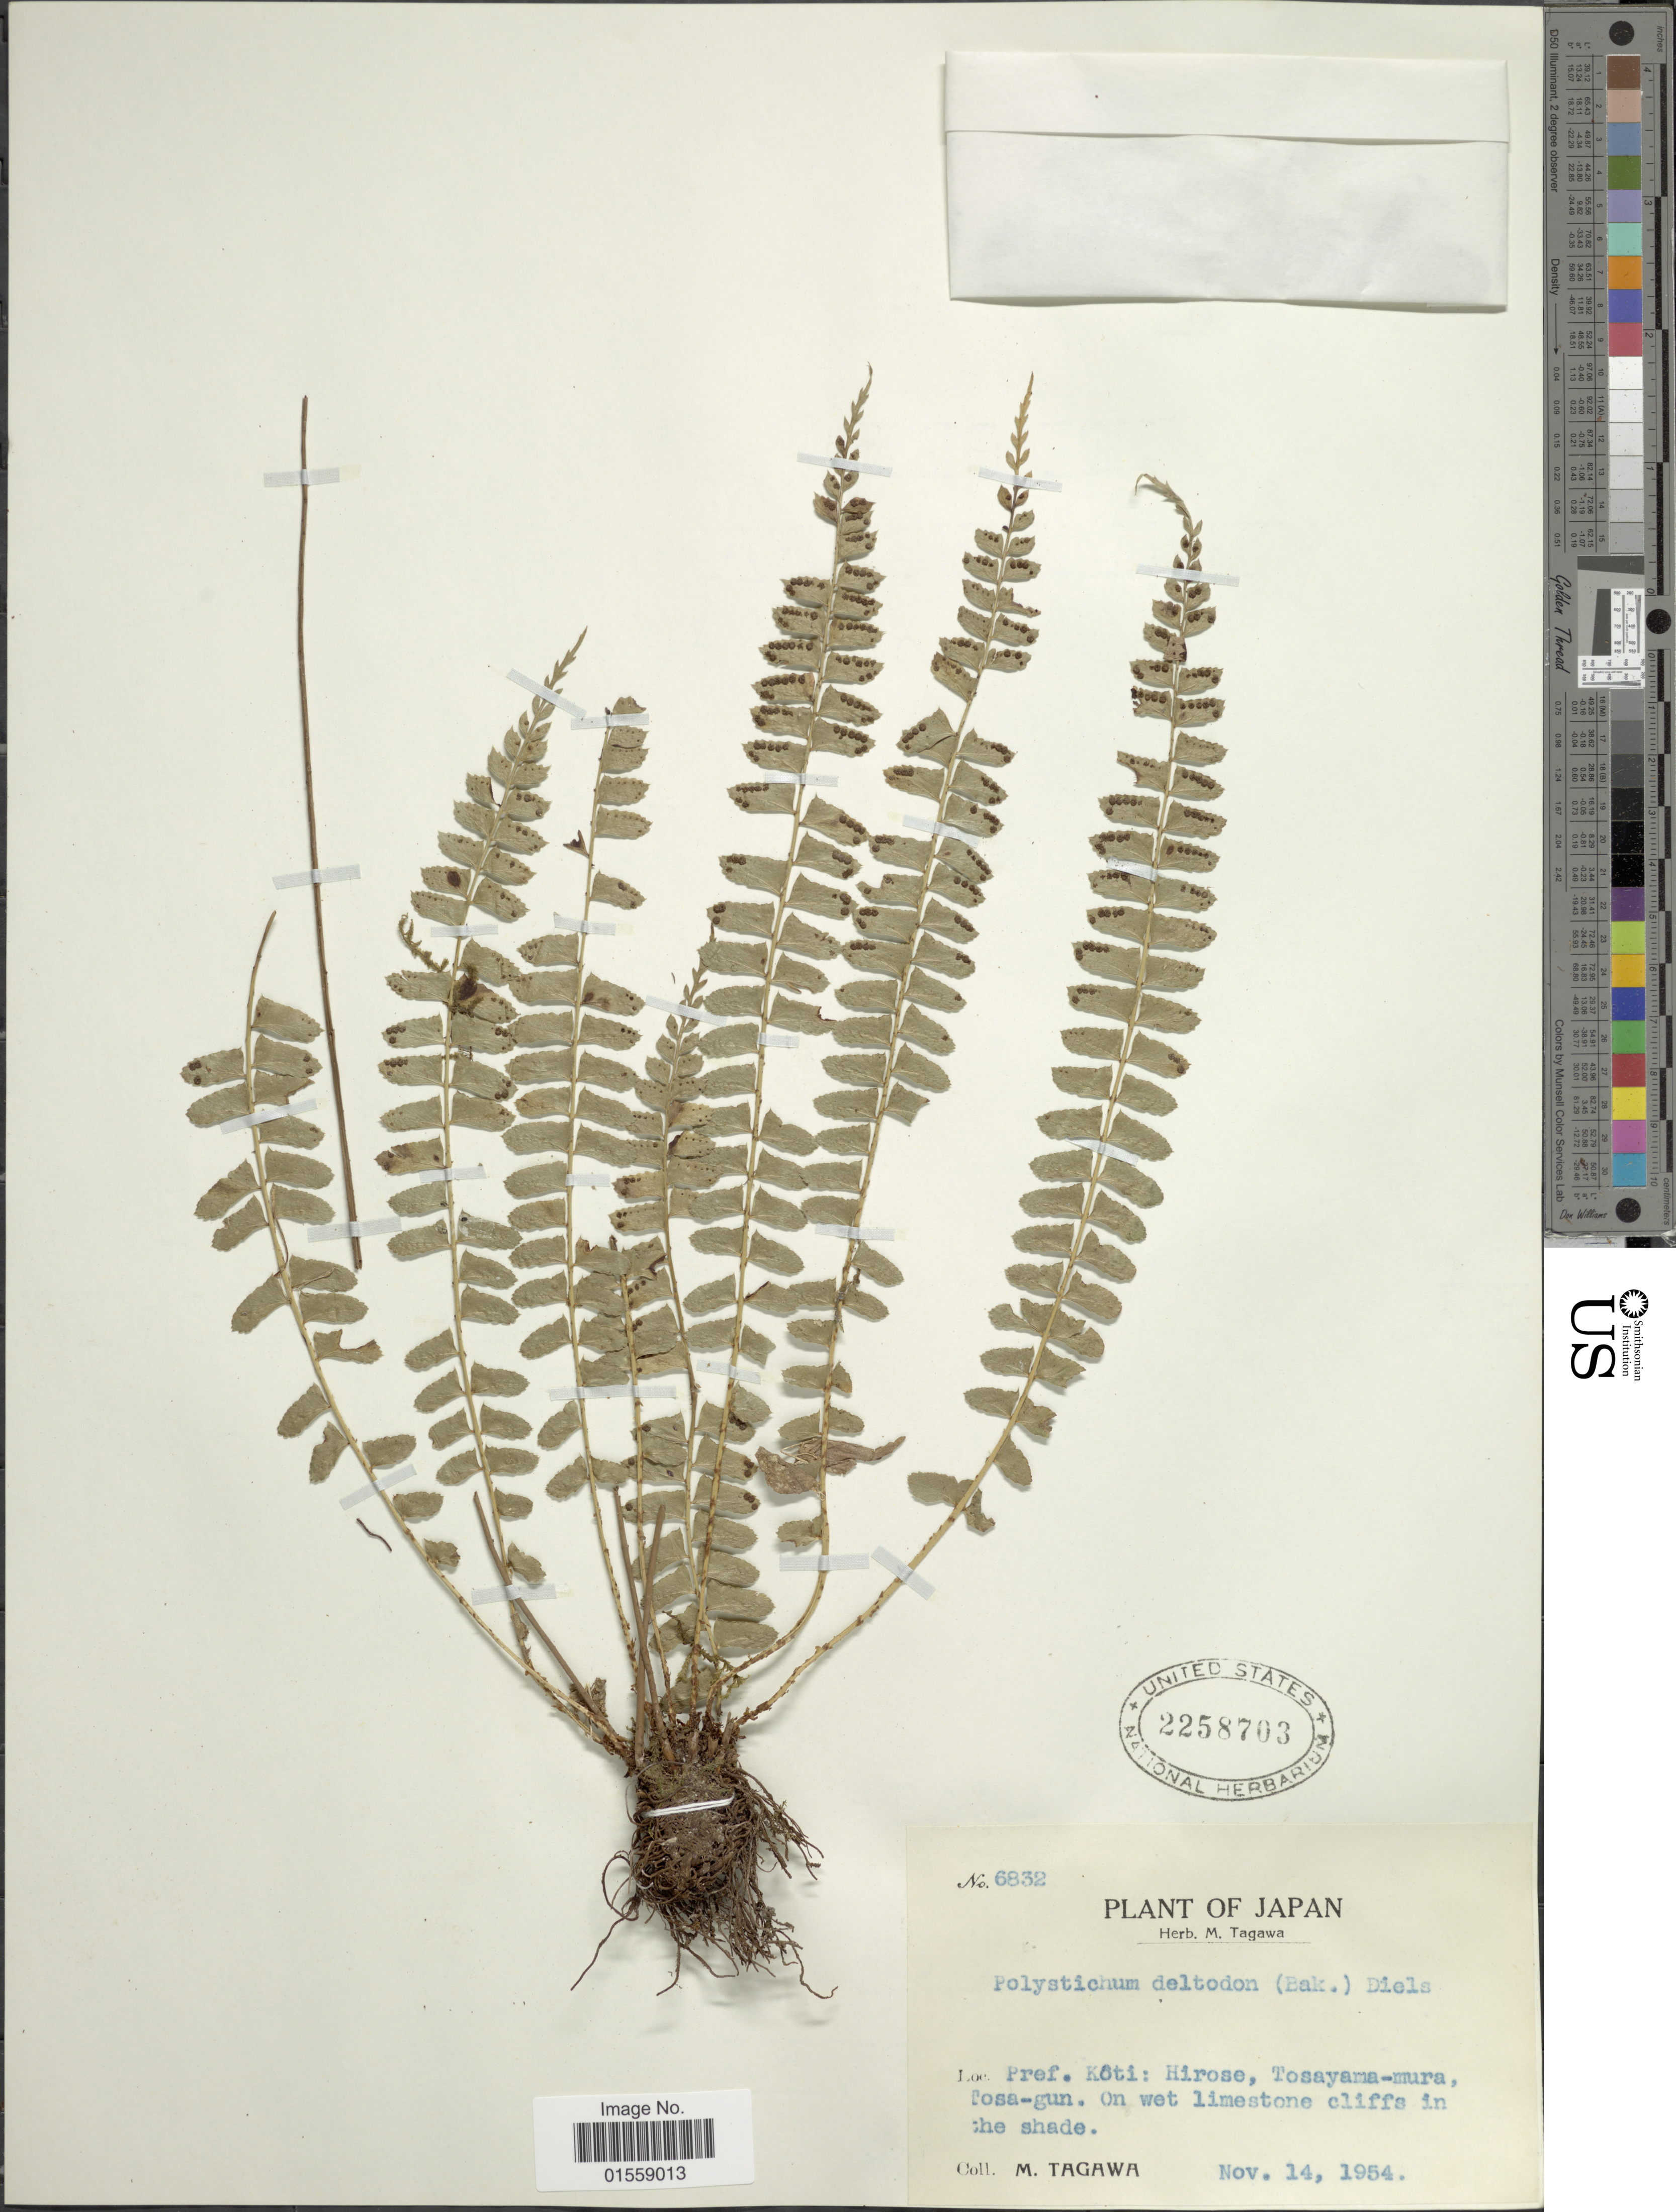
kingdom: Plantae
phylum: Tracheophyta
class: Polypodiopsida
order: Polypodiales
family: Dryopteridaceae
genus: Polystichum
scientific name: Polystichum deltodon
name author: (Baker) Diels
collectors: M. Tagawa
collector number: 6832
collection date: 1954-11-14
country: Japan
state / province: Koti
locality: Hirose, Tosayama-mura, Tosa-gun.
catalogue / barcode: US 2258703